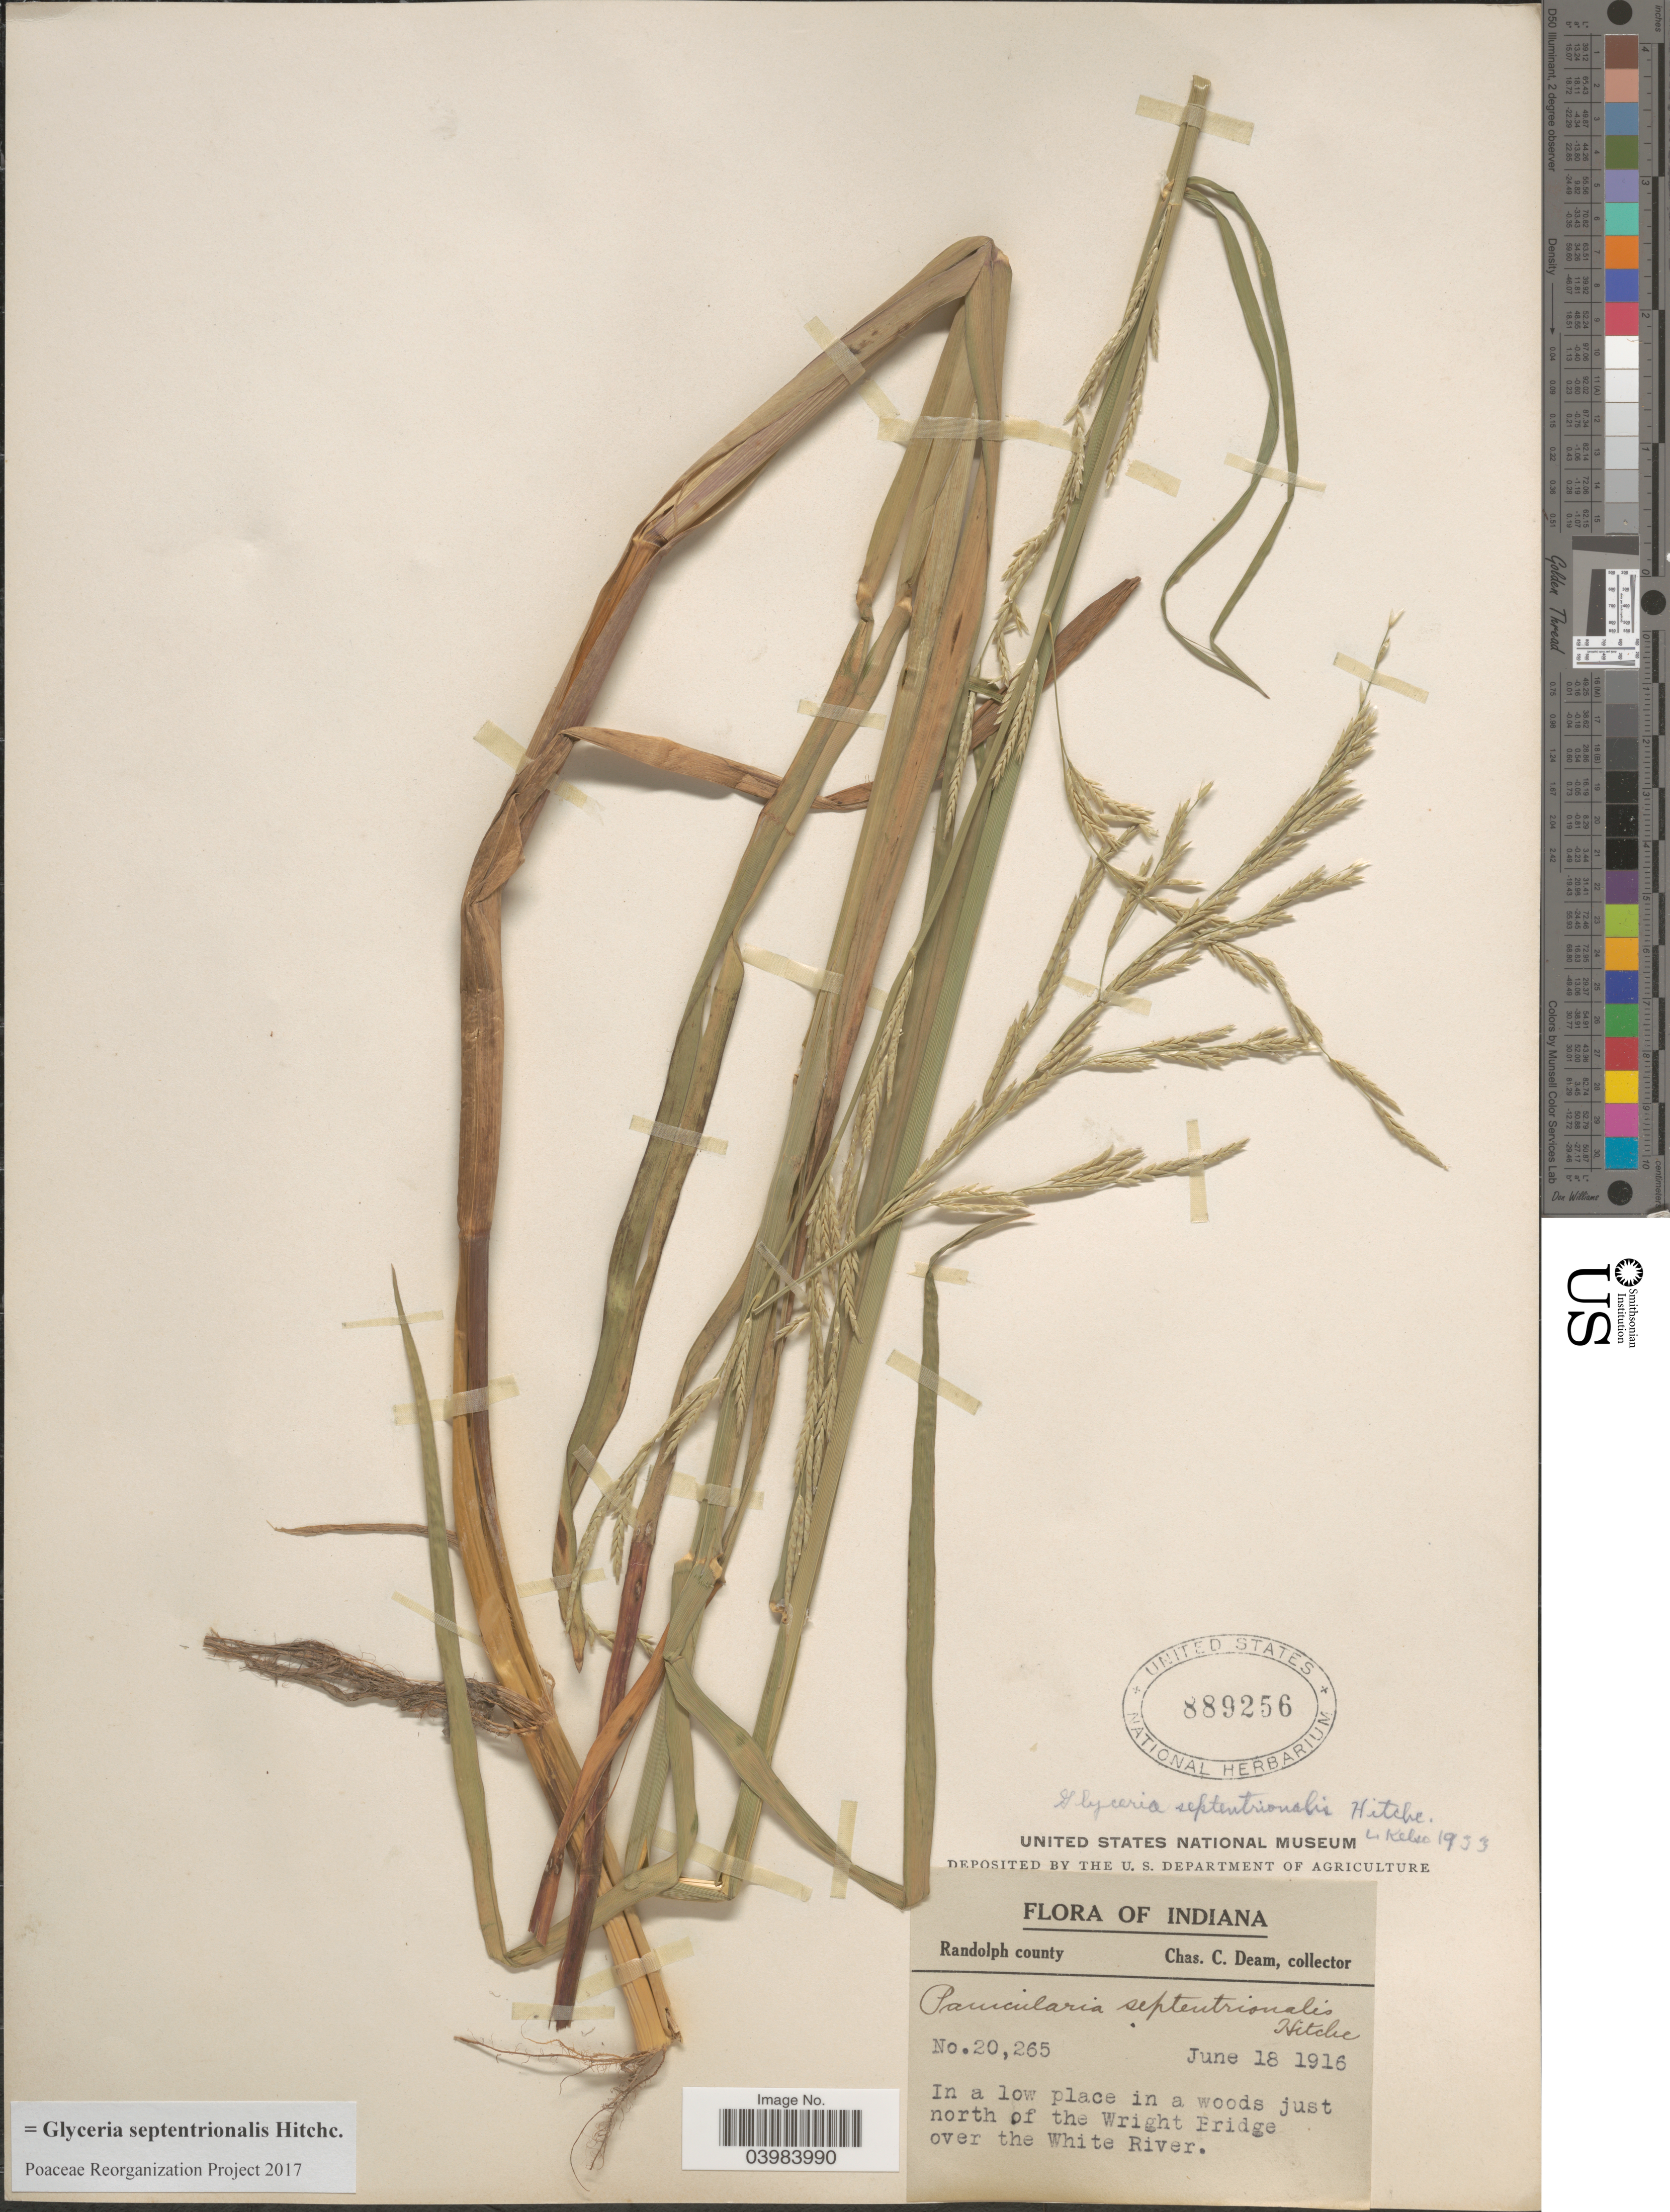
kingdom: Plantae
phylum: Tracheophyta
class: Liliopsida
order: Poales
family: Poaceae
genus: Glyceria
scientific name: Glyceria septentrionalis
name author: Hitchc.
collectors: C. C. Deam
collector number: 20265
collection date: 1916-06-18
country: United States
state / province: Indiana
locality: Randolph county. In a low place in a woods just north of the Wright Fridge over the White River.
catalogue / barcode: US 889256